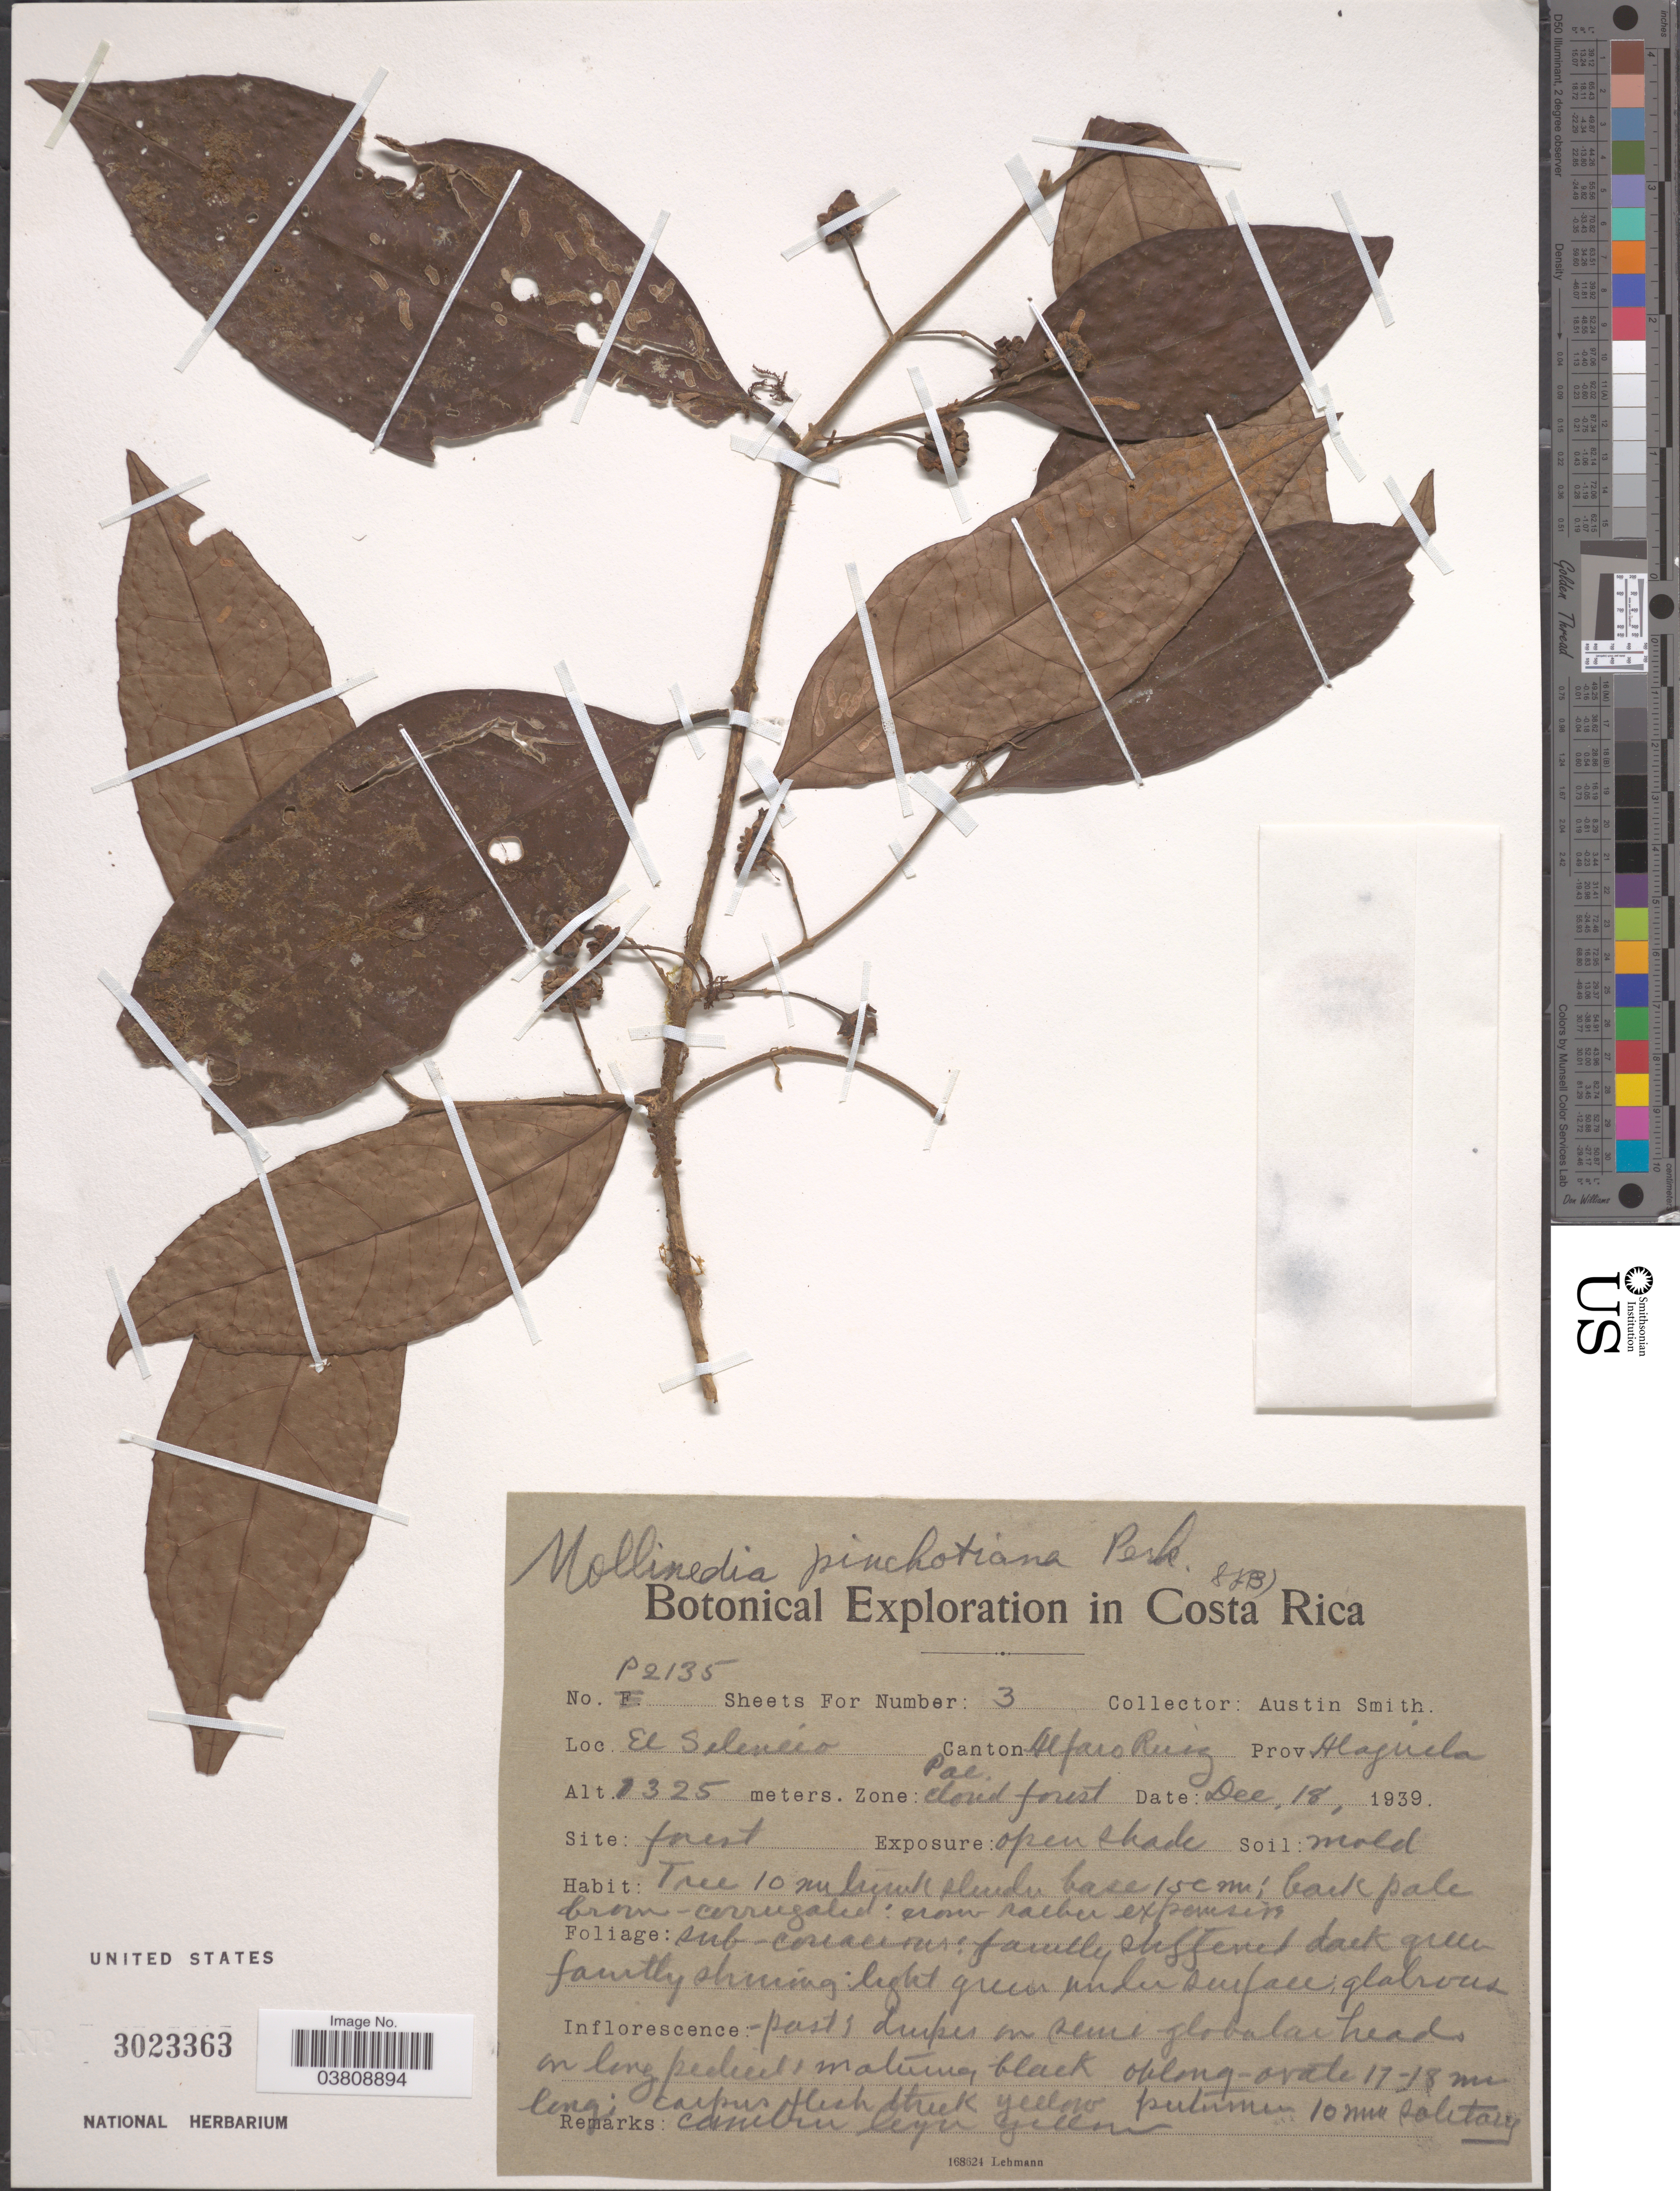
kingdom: Plantae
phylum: Tracheophyta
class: Magnoliopsida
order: Laurales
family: Monimiaceae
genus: Mollinedia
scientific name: Mollinedia pinchotiana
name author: Perkins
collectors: Aust P. Smith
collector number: P2135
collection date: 1939-12-18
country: Costa Rica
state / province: Alajuela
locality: El Selencio. Canton Alfaro Ruiz. Zone: cloud forest.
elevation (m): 1325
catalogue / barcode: US 3023363